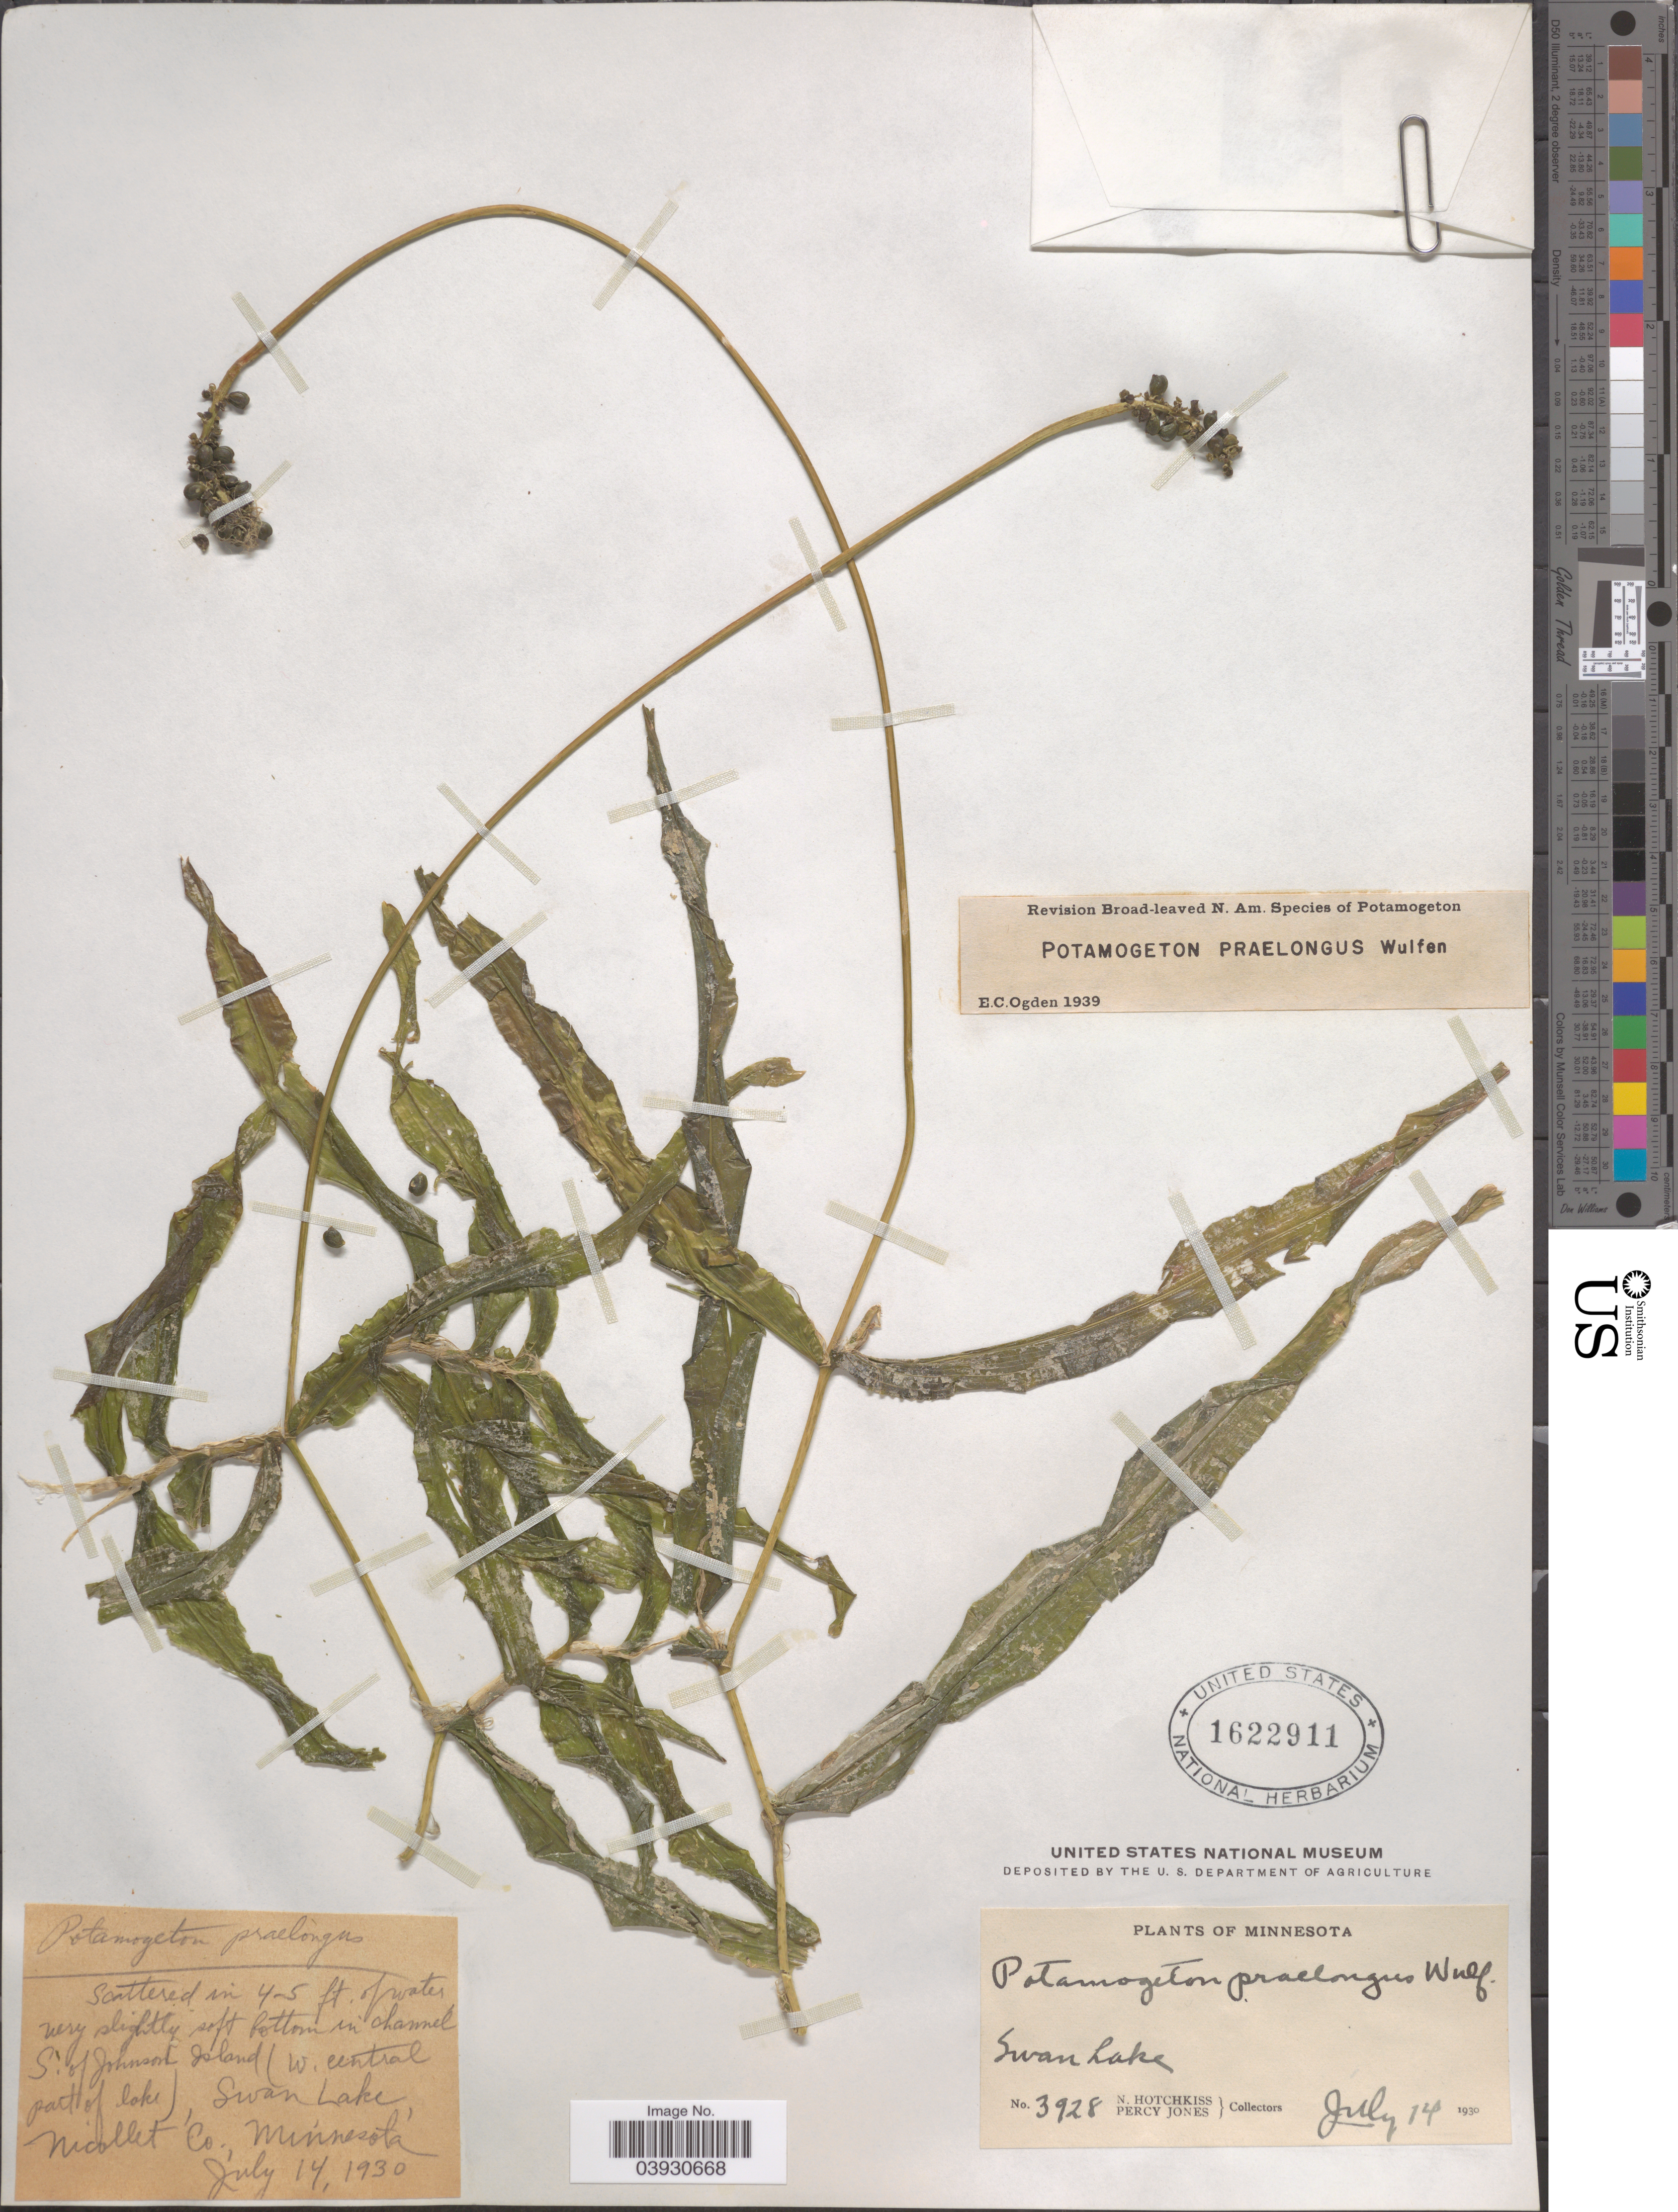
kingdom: Plantae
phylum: Tracheophyta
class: Liliopsida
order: Alismatales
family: Potamogetonaceae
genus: Potamogeton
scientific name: Potamogeton praelongus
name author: Wulfen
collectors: N. Hotchkiss & P. Jones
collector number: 3928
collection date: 1930-07-14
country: United States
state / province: Minnesota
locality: Swan Lake. Soft bottom in channel S. of Johnson Island (W. central part of lake), Swan Lake, Nicollet Co.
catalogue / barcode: US 1622911